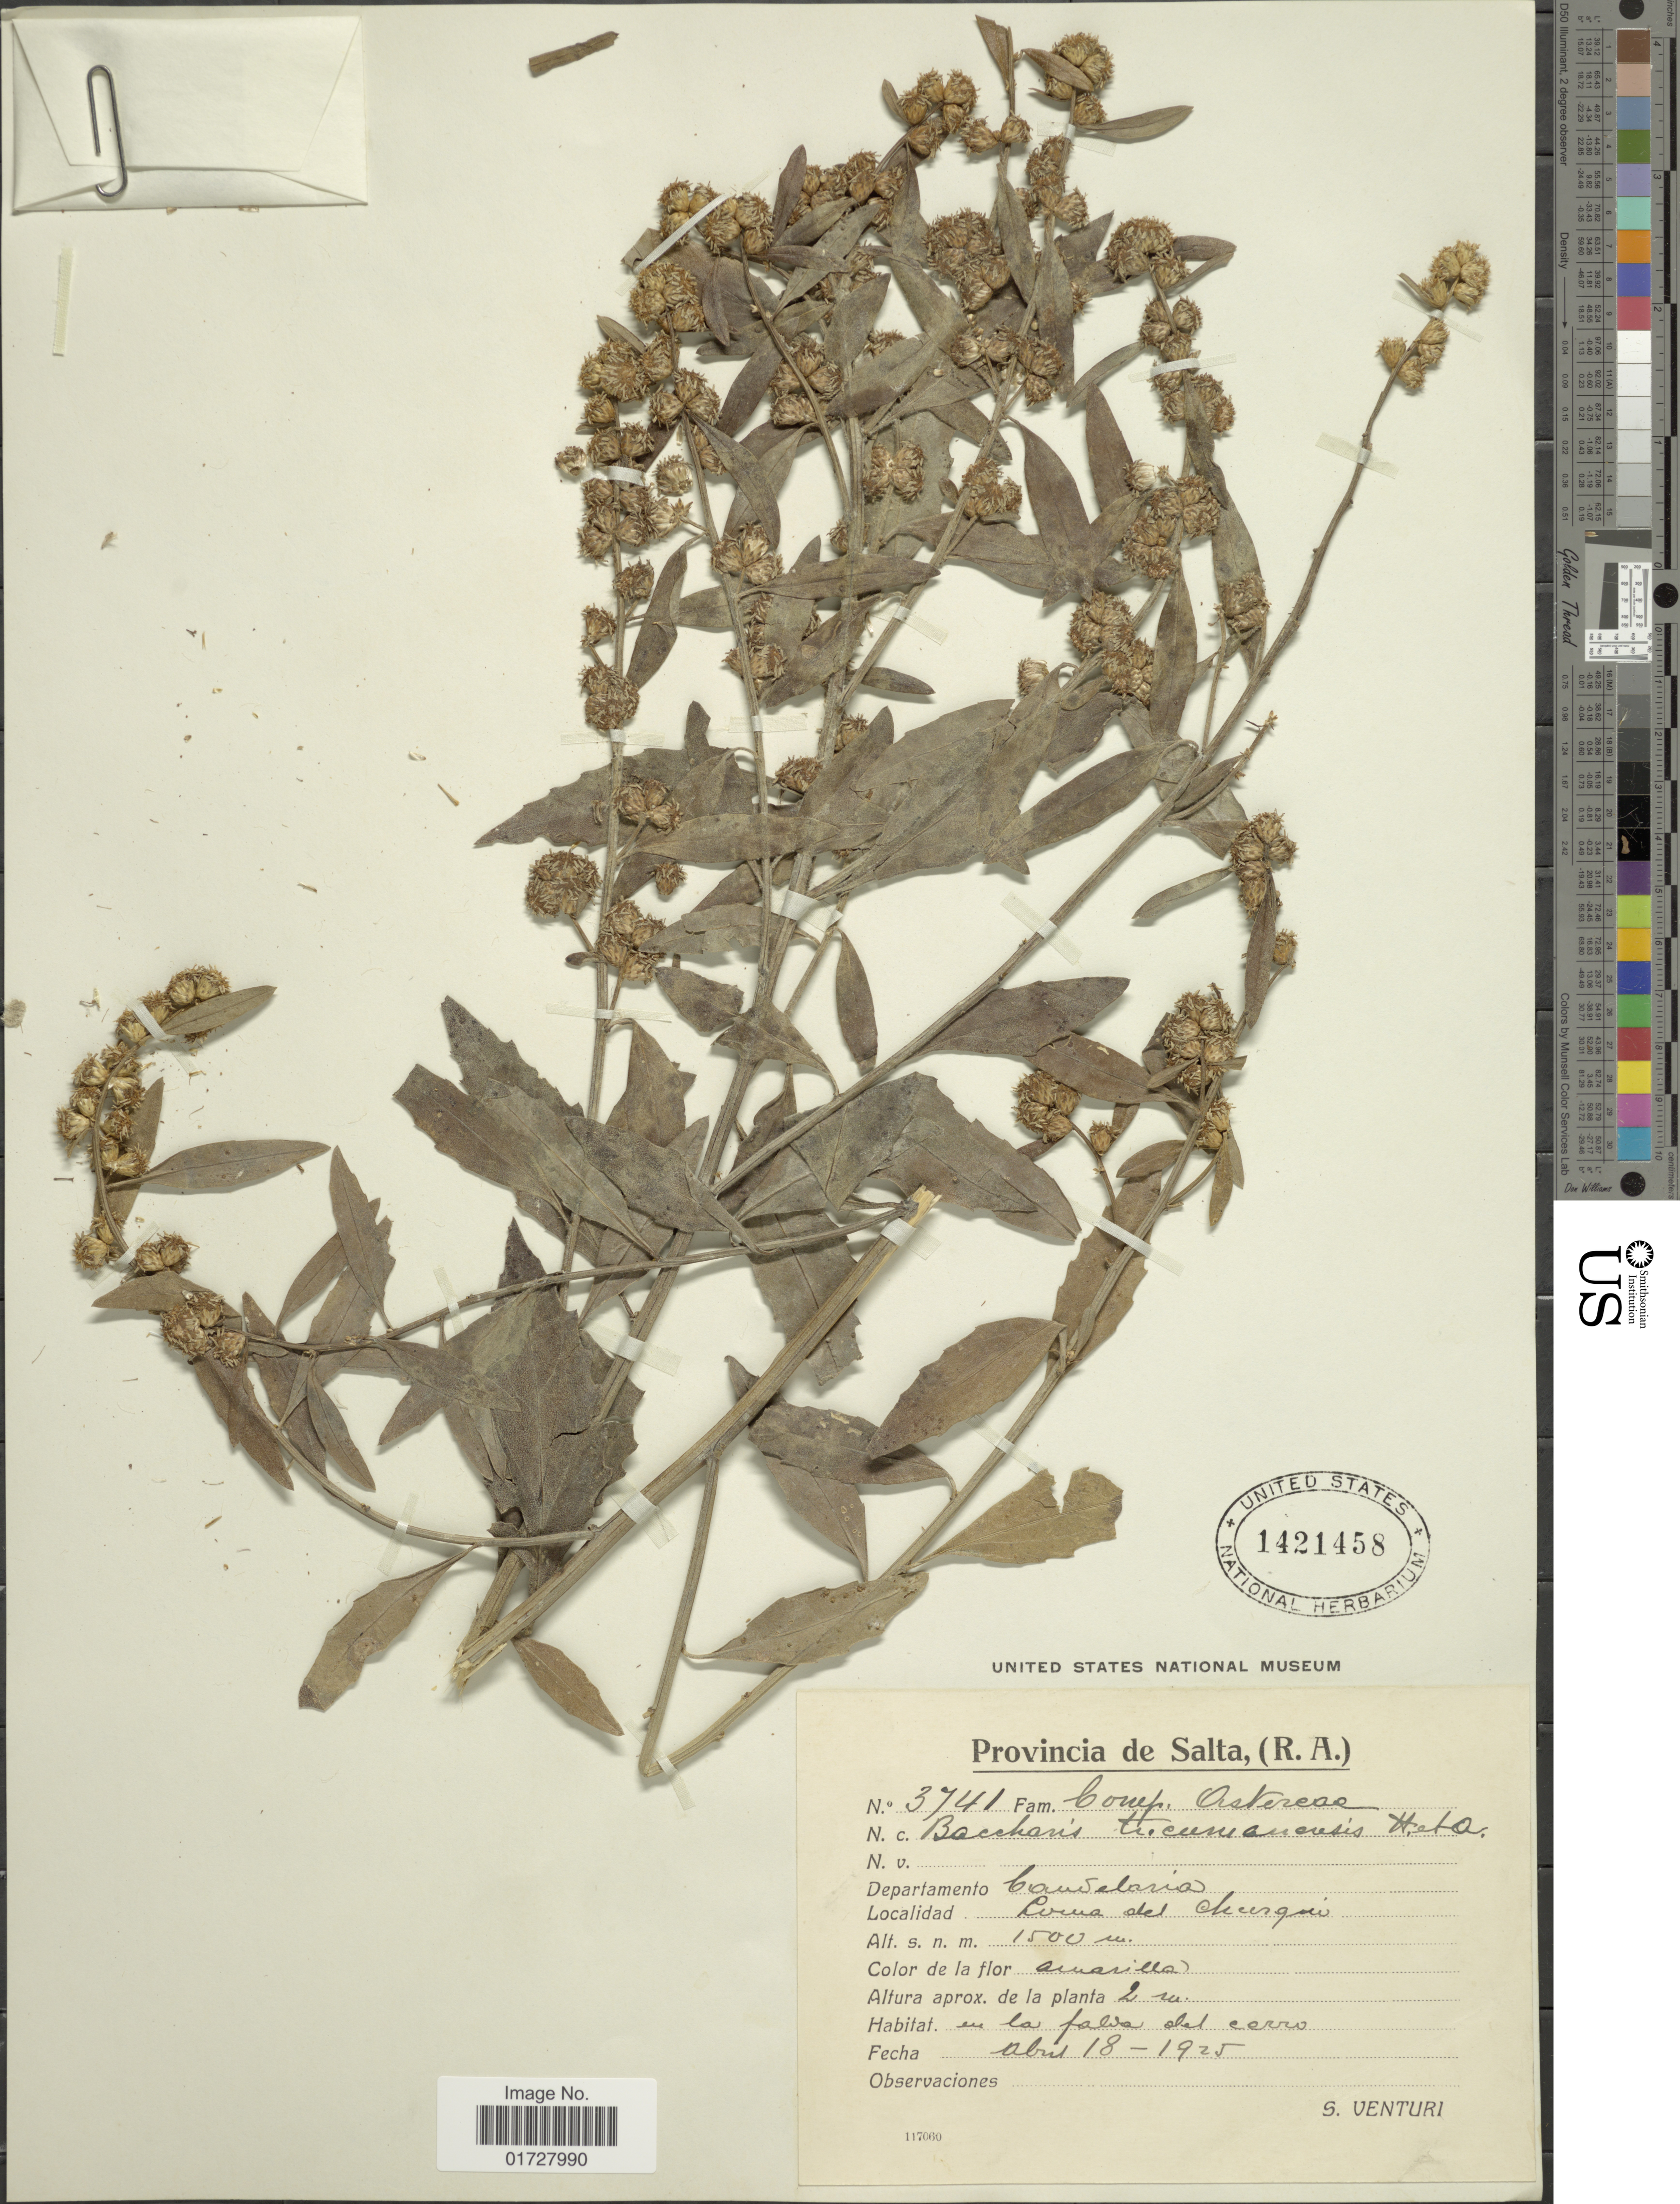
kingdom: Plantae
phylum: Tracheophyta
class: Magnoliopsida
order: Asterales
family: Asteraceae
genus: Baccharis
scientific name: Baccharis tucumanensis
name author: Hook. & Arn.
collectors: S. Venturi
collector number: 3741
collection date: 1925-04-18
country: Argentina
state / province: Salta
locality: Departamento Candelaria, Loma del Churqui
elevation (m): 1500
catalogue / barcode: US 1421458